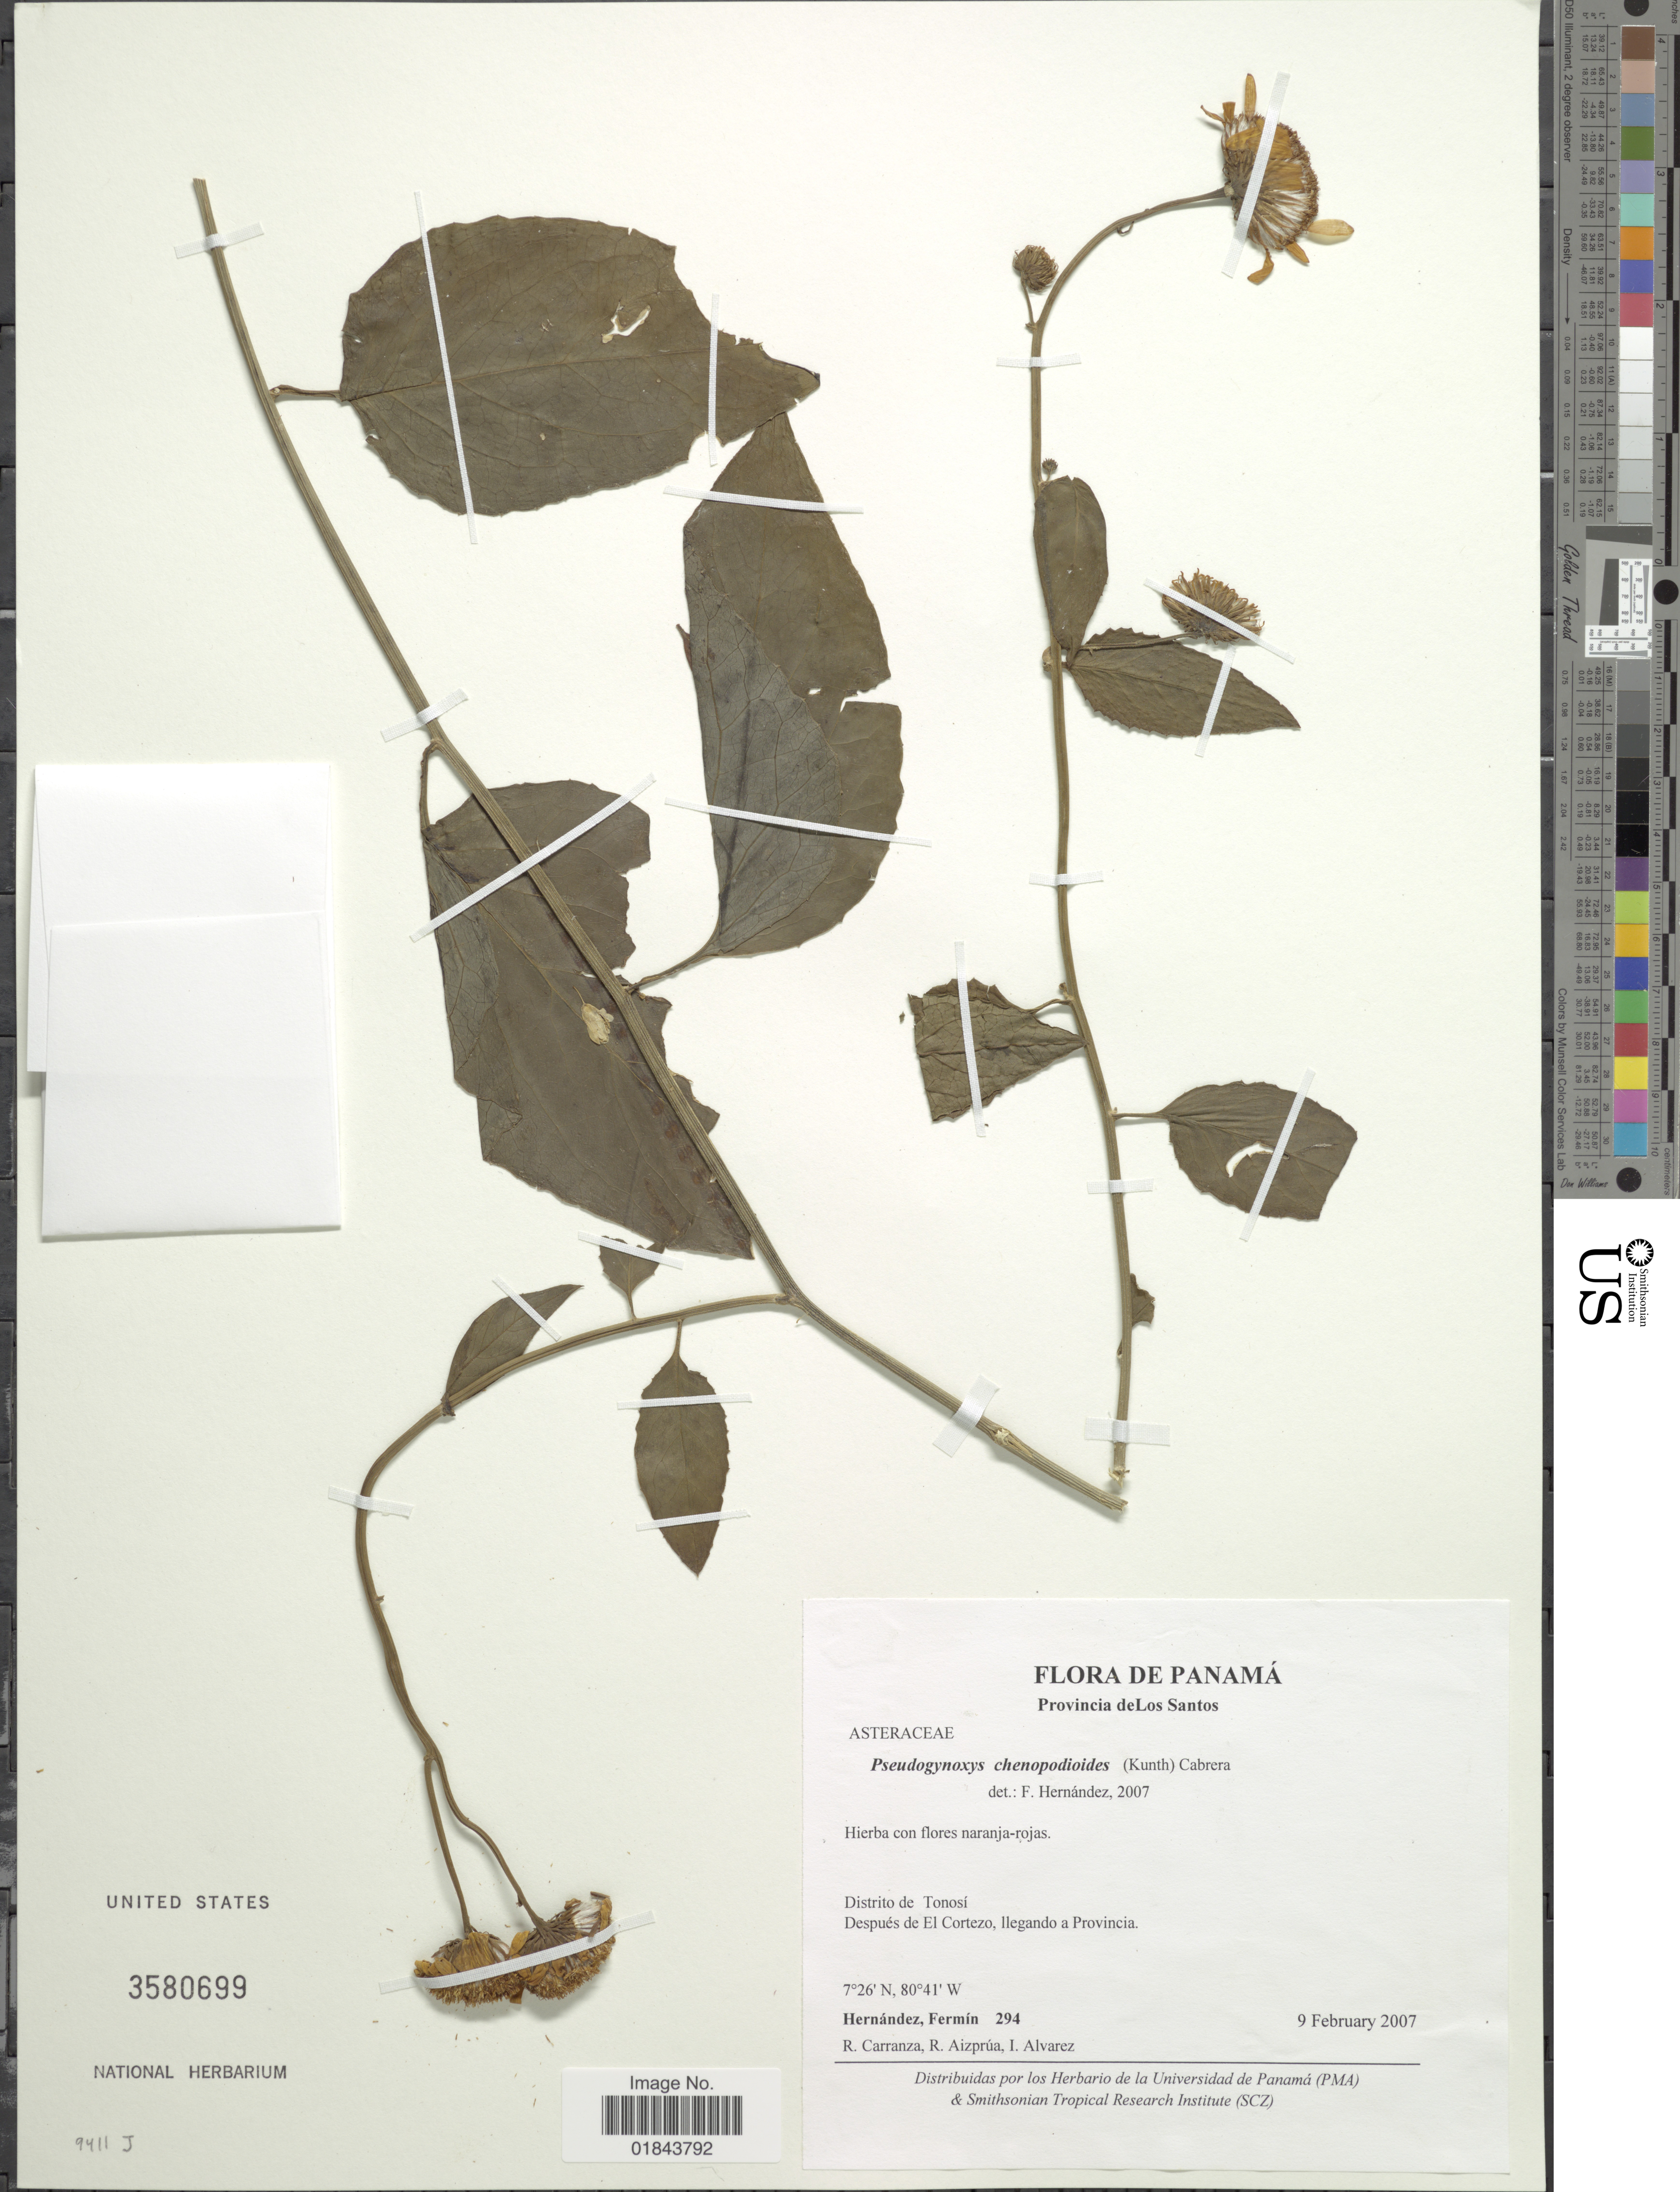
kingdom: Plantae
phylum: Tracheophyta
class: Magnoliopsida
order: Asterales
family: Asteraceae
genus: Pseudogynoxys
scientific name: Pseudogynoxys chenopodioides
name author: (Kunth) Cabrera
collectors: F. Hernandez, R. Carranza, R. Aizprúa & I. Alvarez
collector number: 294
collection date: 2007-02-09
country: Panama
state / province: Los Santos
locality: Provincia de Los Santos. Distrito de Tonosi. Despuès de El Cortezo, Ilegando a Provincia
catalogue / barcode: US 3580699